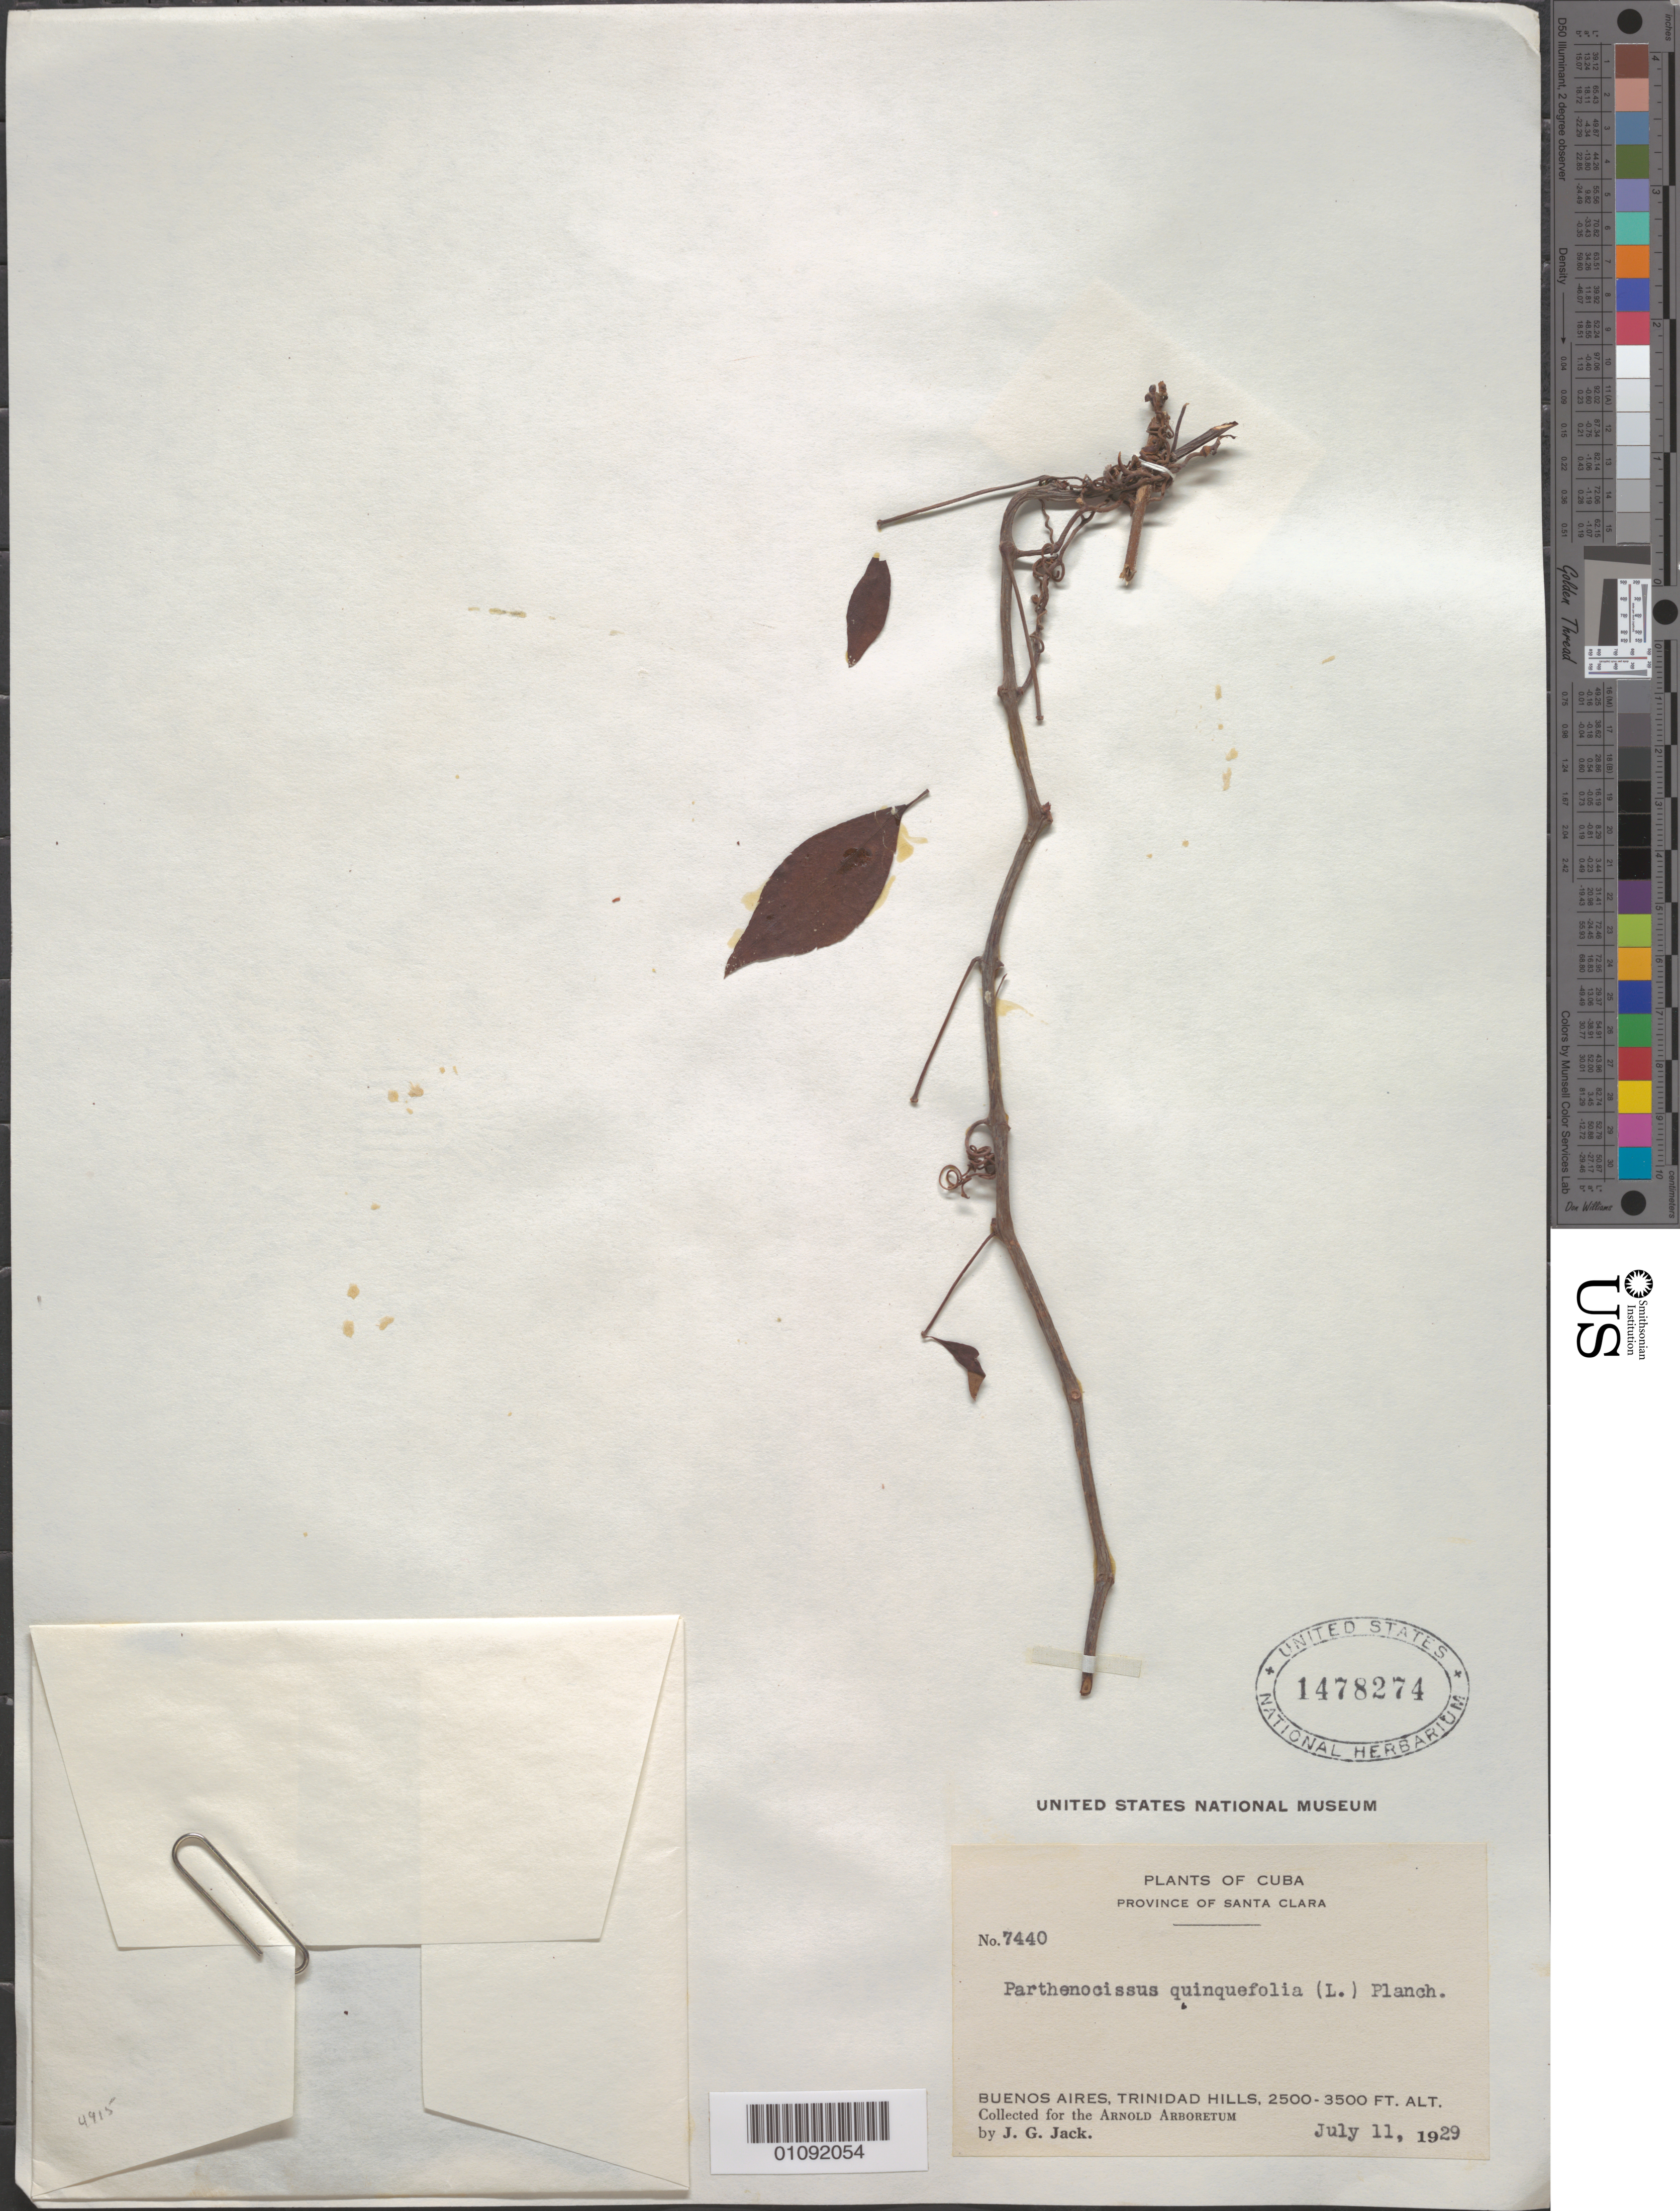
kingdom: Plantae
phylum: Tracheophyta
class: Magnoliopsida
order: Vitales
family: Vitaceae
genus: Parthenocissus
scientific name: Parthenocissus quinquefolia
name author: (L.) Planch.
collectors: J. G. Jack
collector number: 7440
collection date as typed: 11 Jul 1929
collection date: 1929-07-11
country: Cuba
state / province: Cienfuegos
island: Cuba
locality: Buenos Aires, Trinidad Hills, Province of Santa Clara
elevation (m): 762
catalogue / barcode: US 1478274